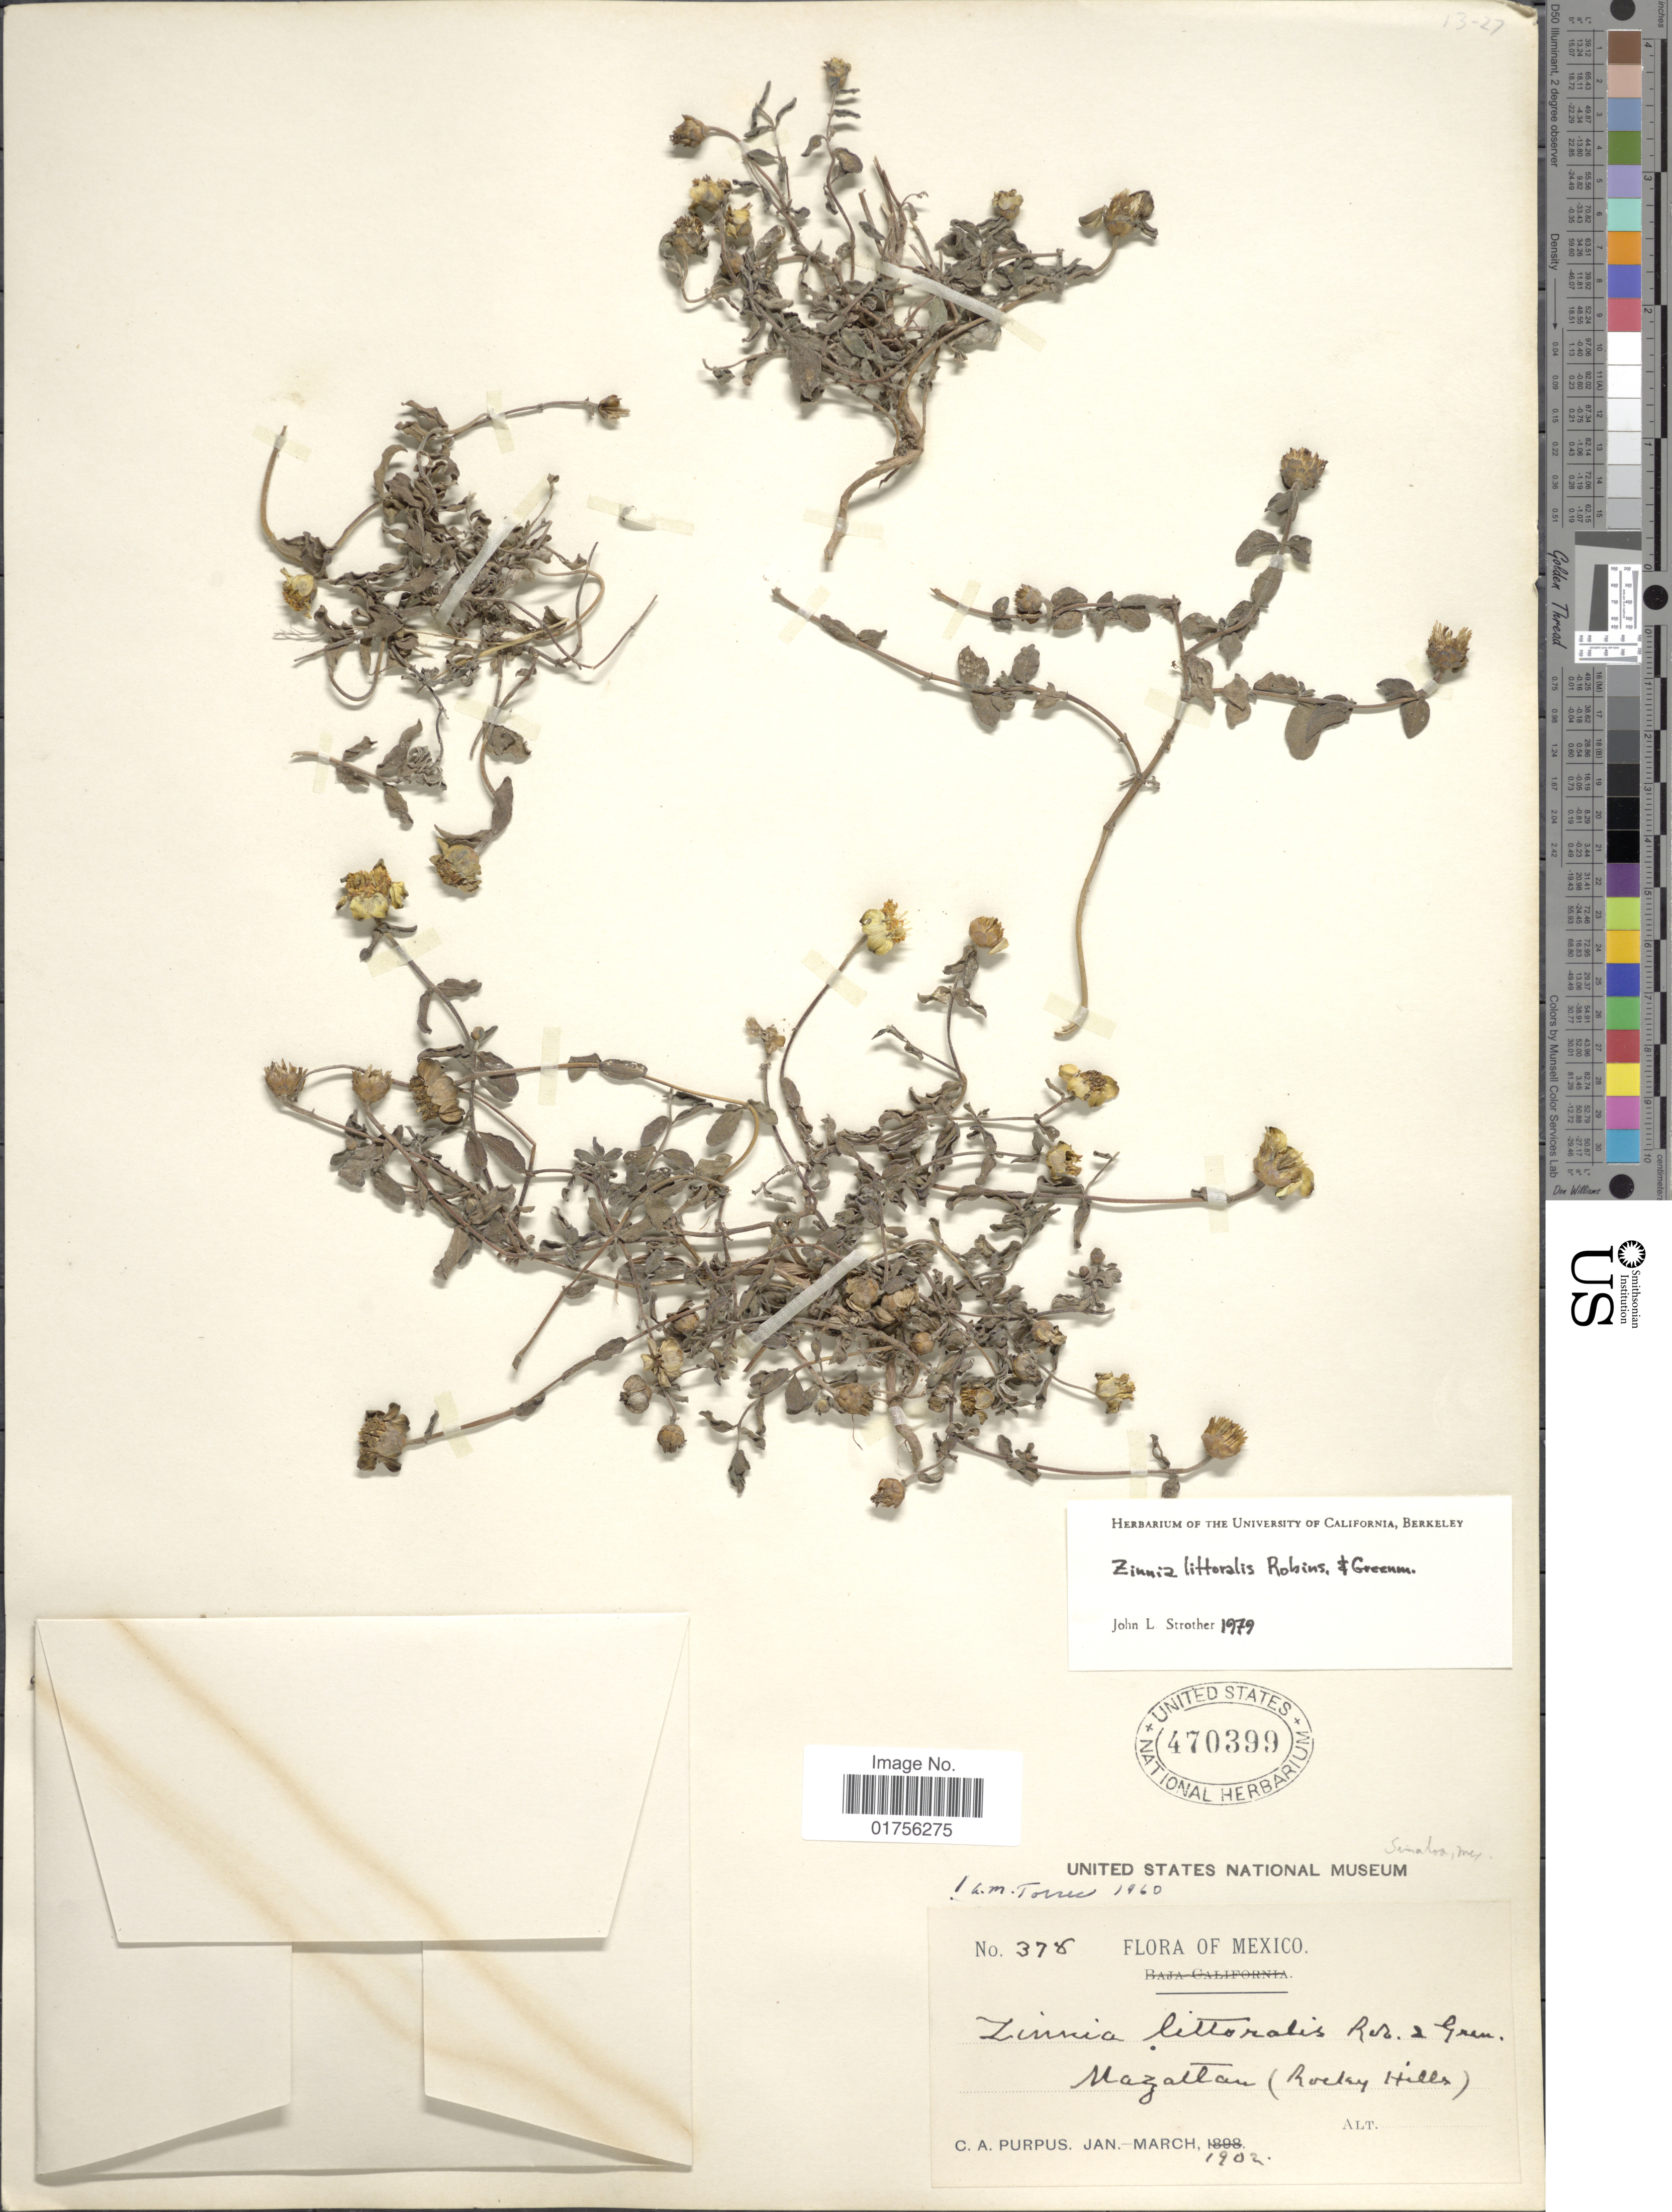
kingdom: Plantae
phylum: Tracheophyta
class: Magnoliopsida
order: Asterales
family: Asteraceae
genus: Zinnia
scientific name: Zinnia littoralis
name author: B.L. Rob. & Greenm.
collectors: C. A. Purpus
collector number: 378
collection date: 1902-01/1902-03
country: Mexico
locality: Mazatlan (Roeley Hills)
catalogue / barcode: US 470399